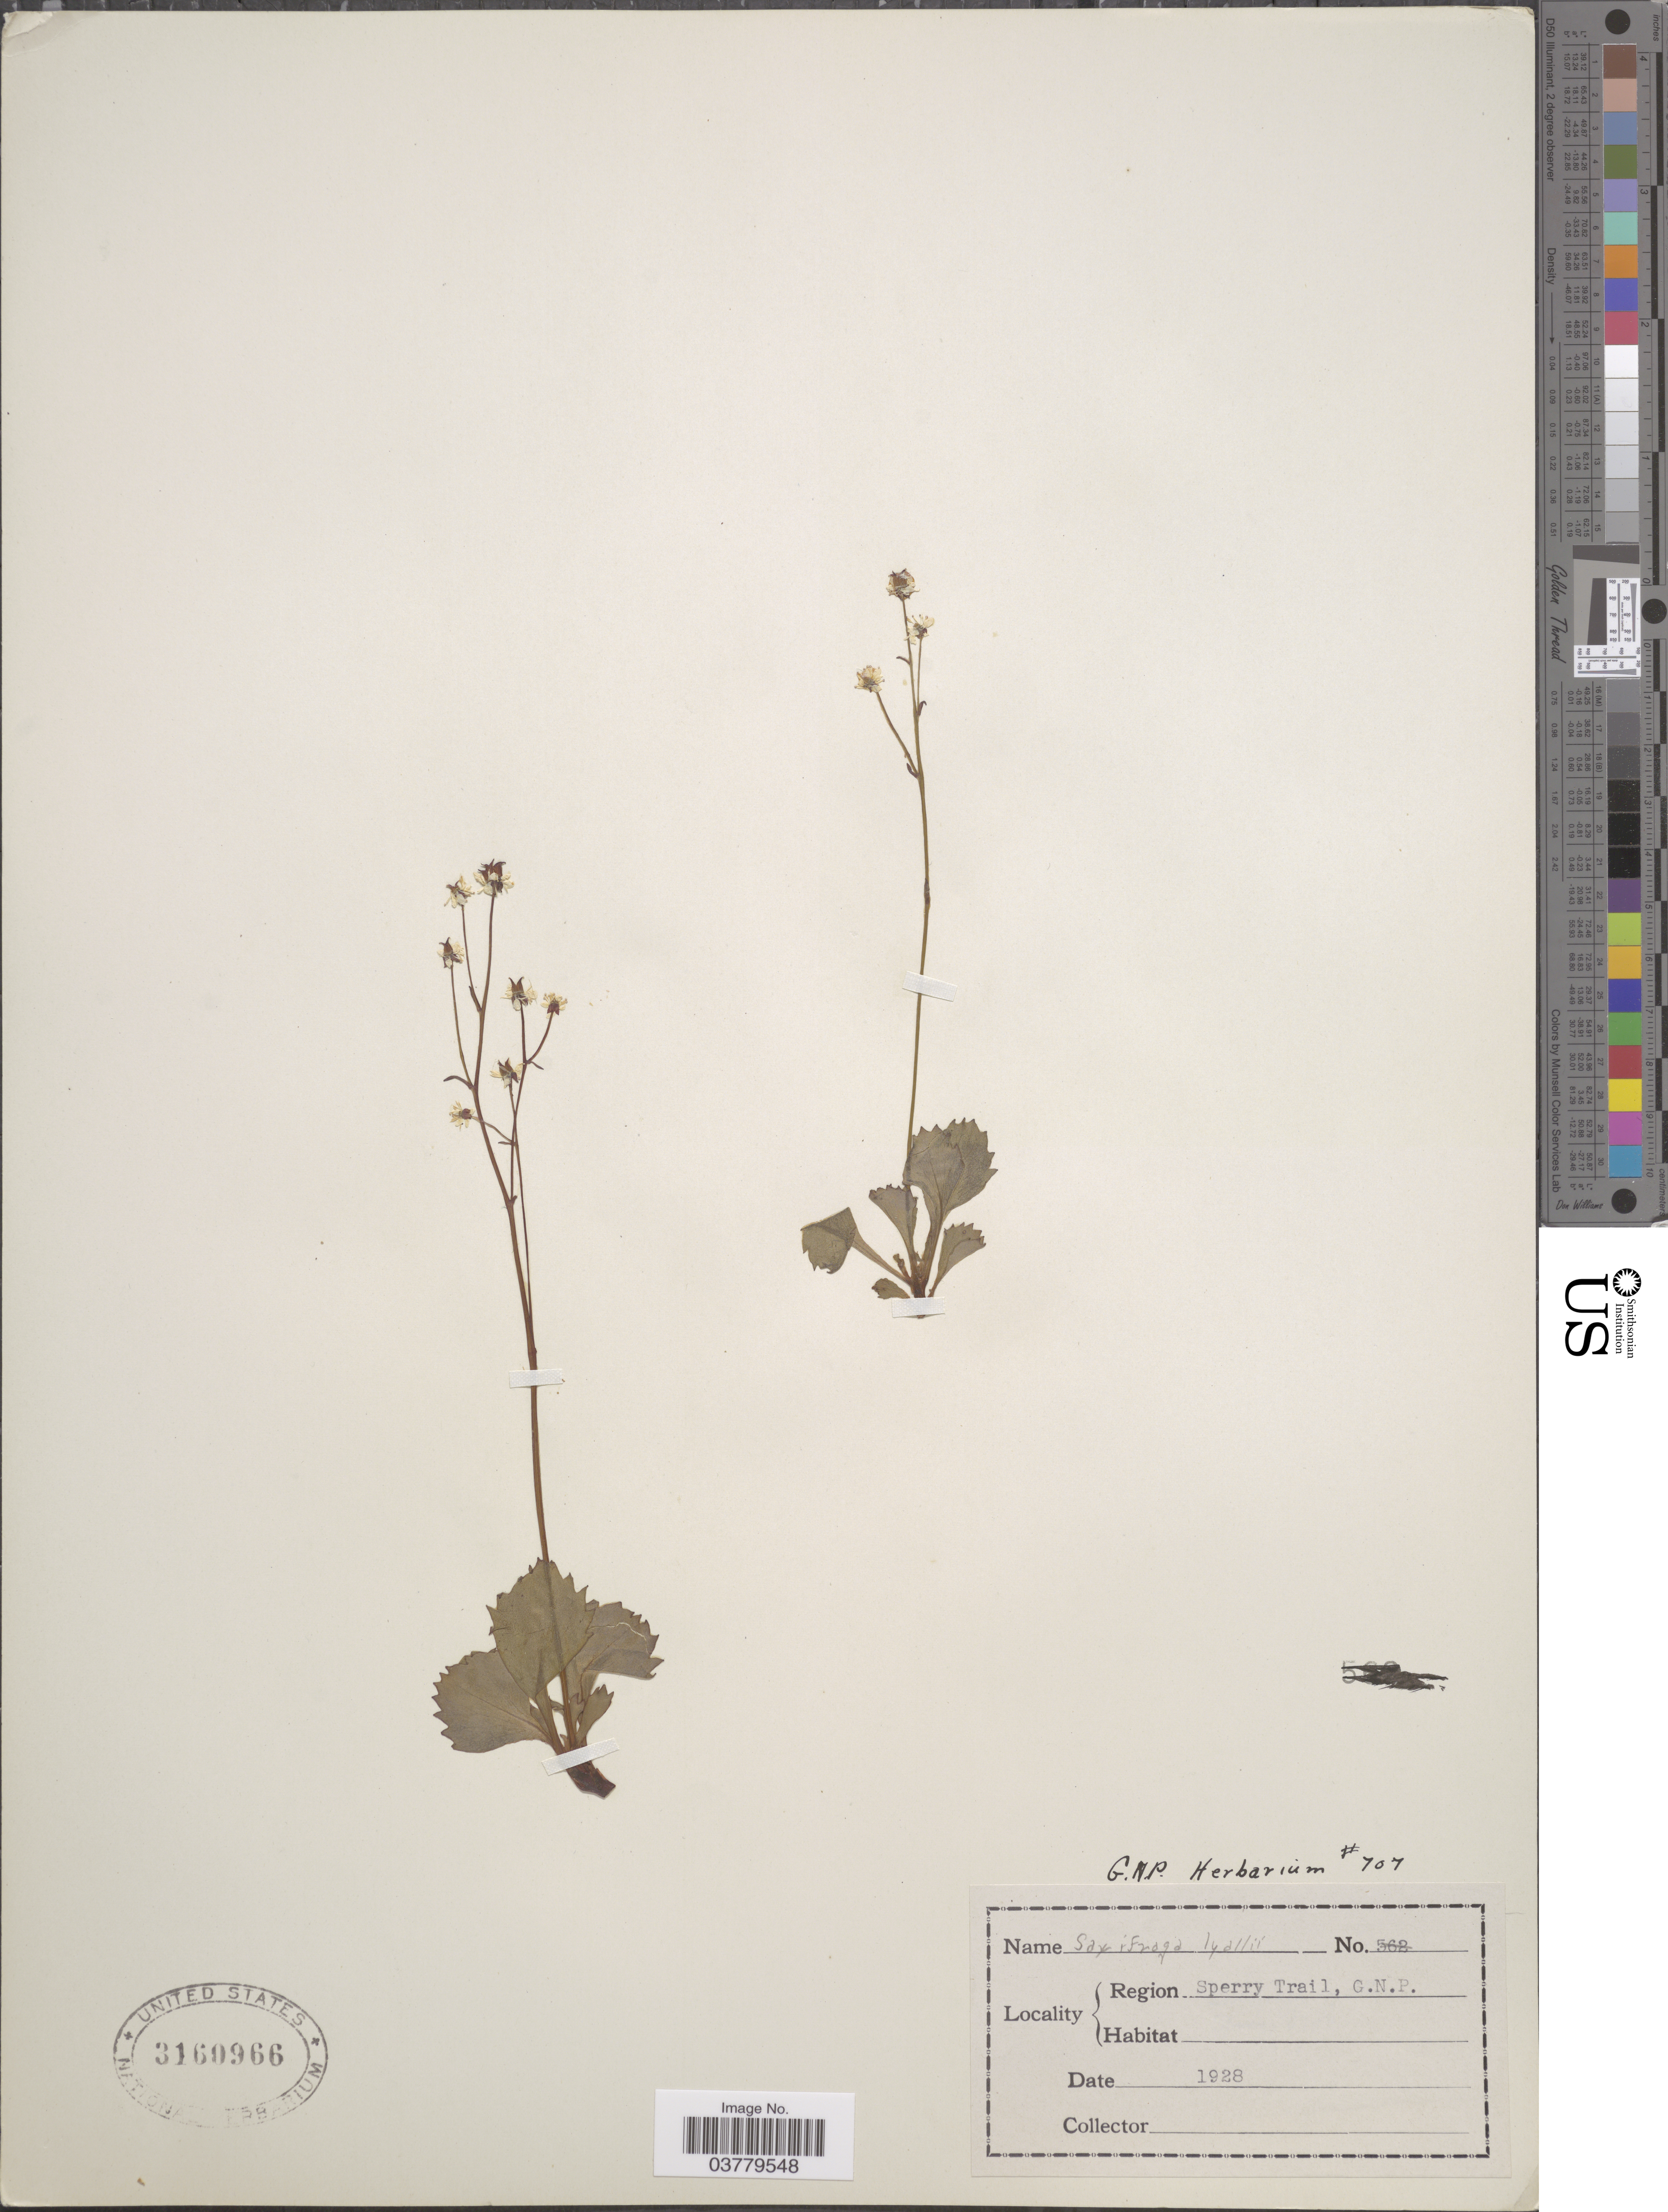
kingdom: Plantae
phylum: Tracheophyta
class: Magnoliopsida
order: Saxifragales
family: Saxifragaceae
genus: Micranthes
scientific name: Micranthes lyalii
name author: (Engl.) Small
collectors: ex herb. G. N. P.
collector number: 707?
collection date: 1928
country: United States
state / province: Montana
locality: Region Sperry Trail, G.N.P.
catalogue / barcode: US 3160966